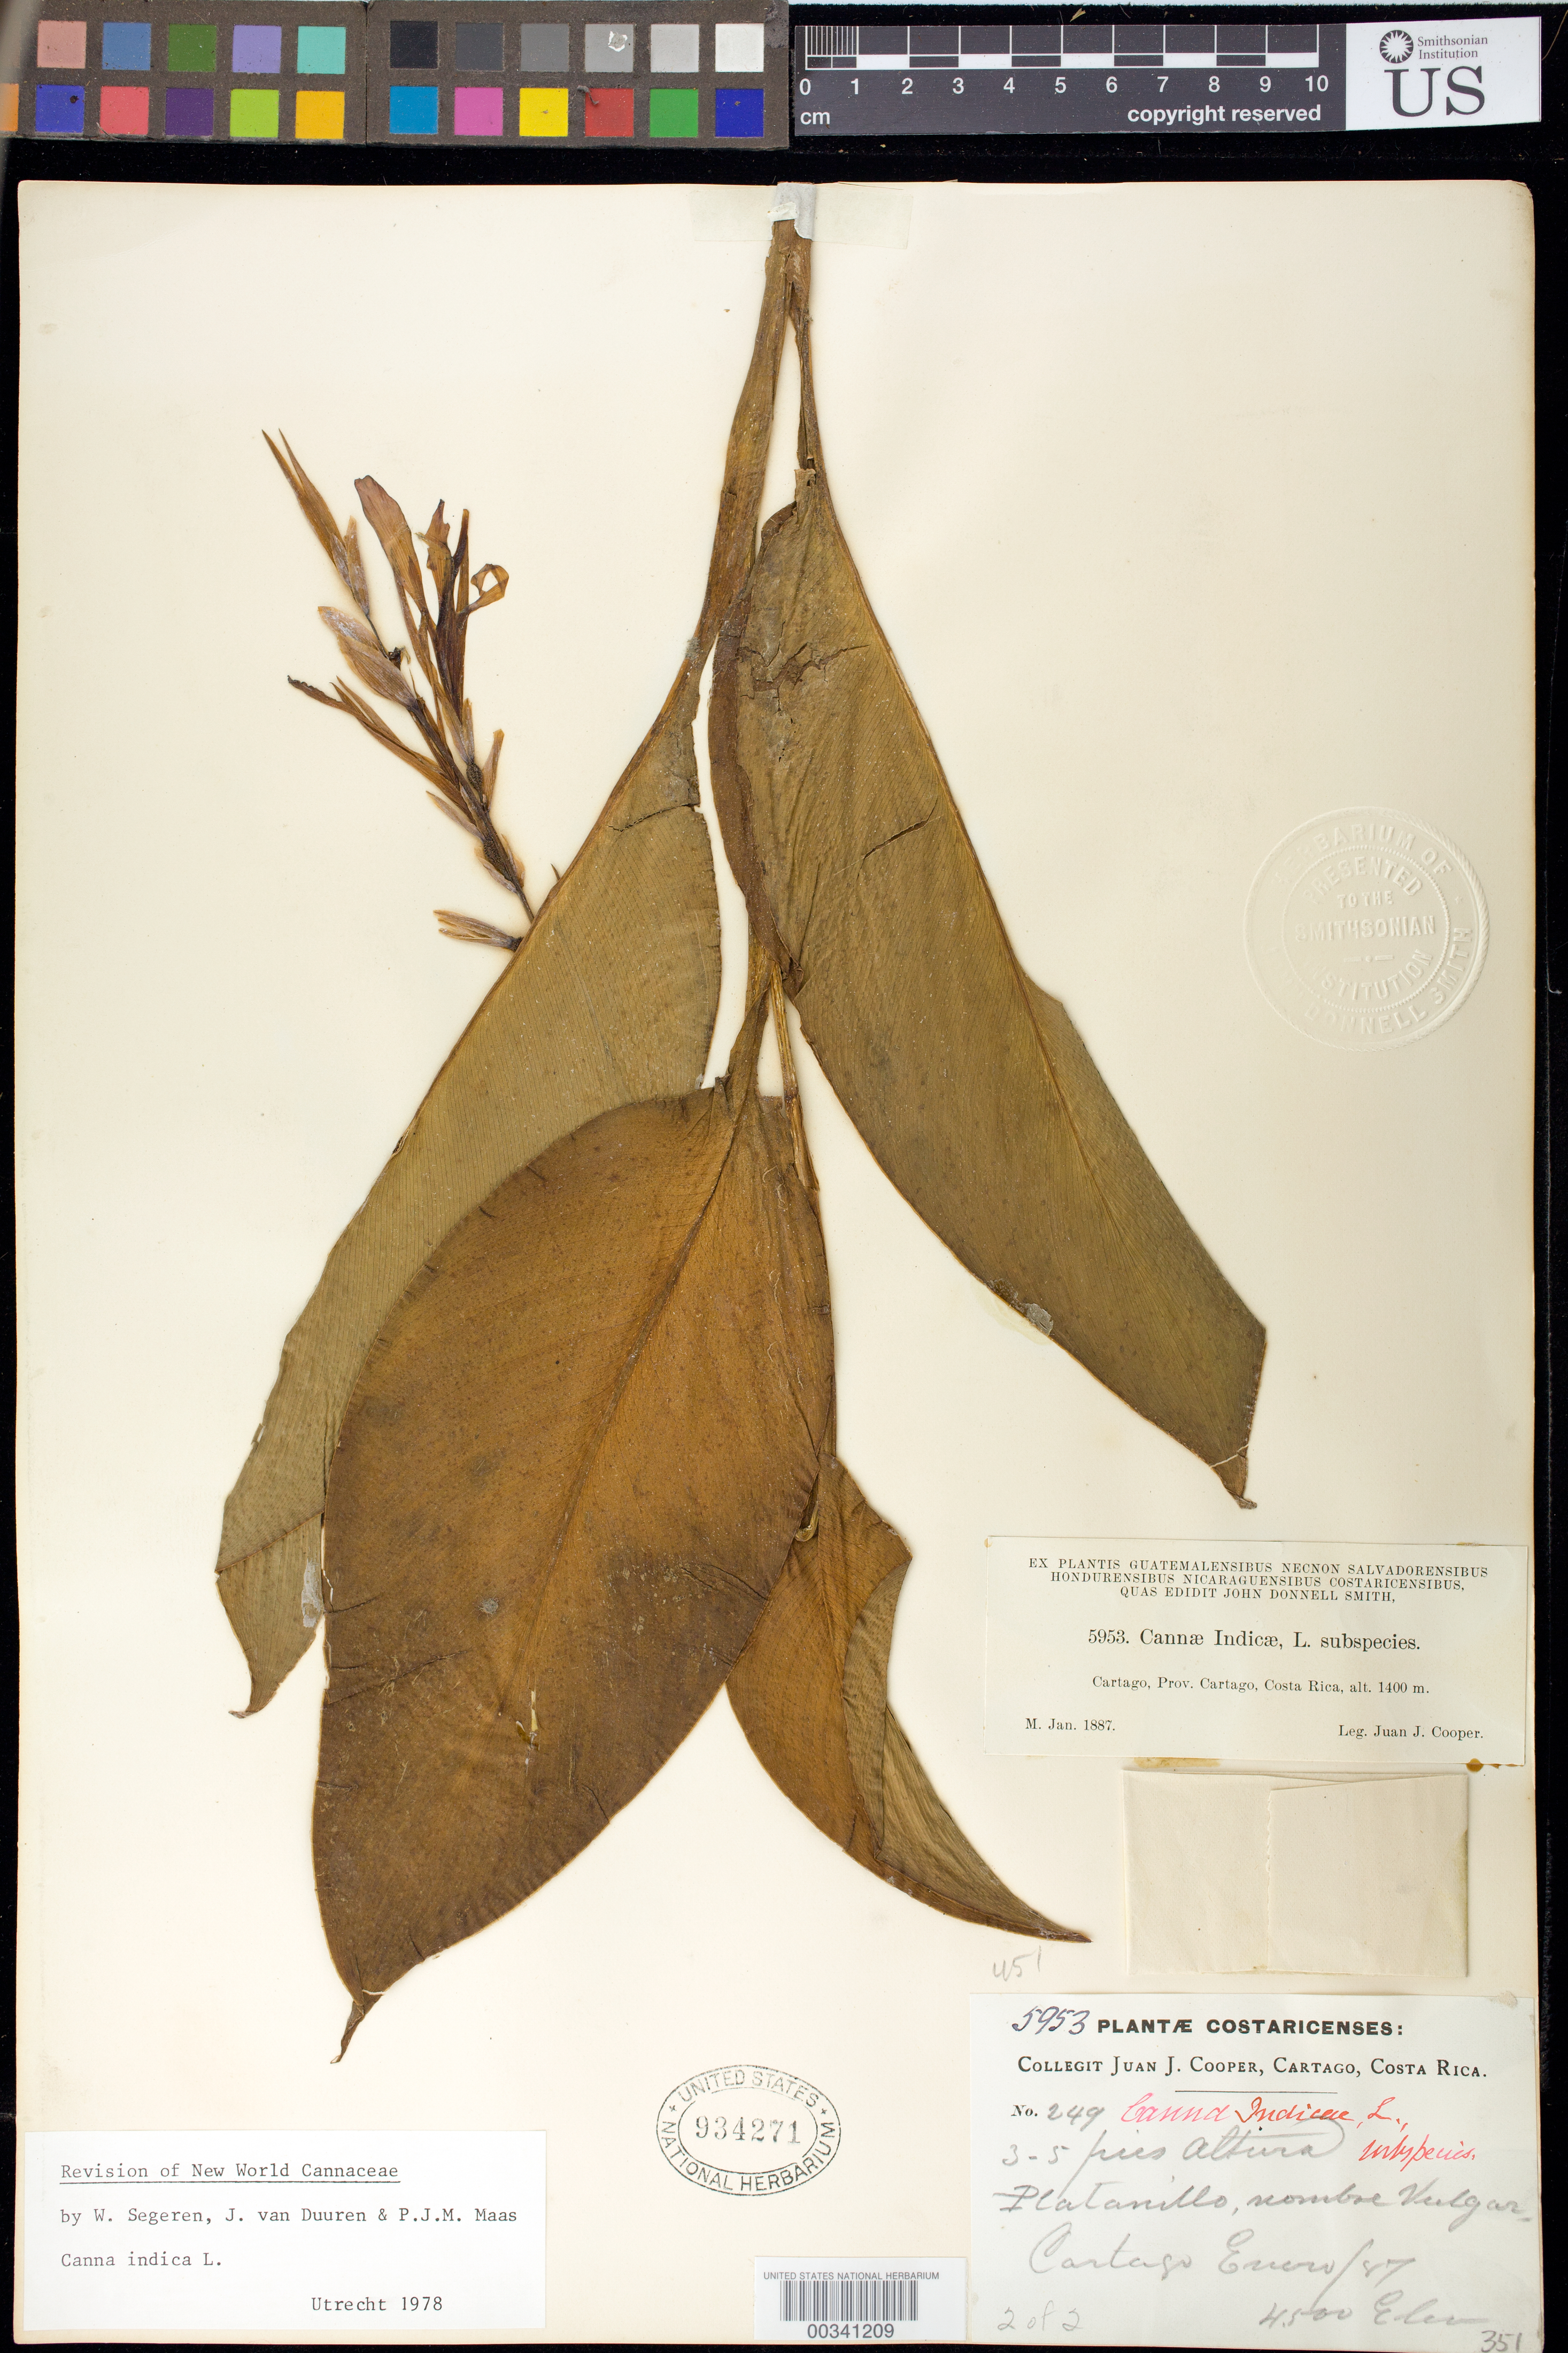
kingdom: Plantae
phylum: Tracheophyta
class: Liliopsida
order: Zingiberales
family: Cannaceae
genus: Canna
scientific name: Canna indica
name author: L.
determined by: Segeren, W.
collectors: J. J. Cooper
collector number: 249 / 5953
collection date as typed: Jan 1887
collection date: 1887-01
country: Costa Rica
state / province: Cartago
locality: Cartago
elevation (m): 1400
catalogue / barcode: US 934271